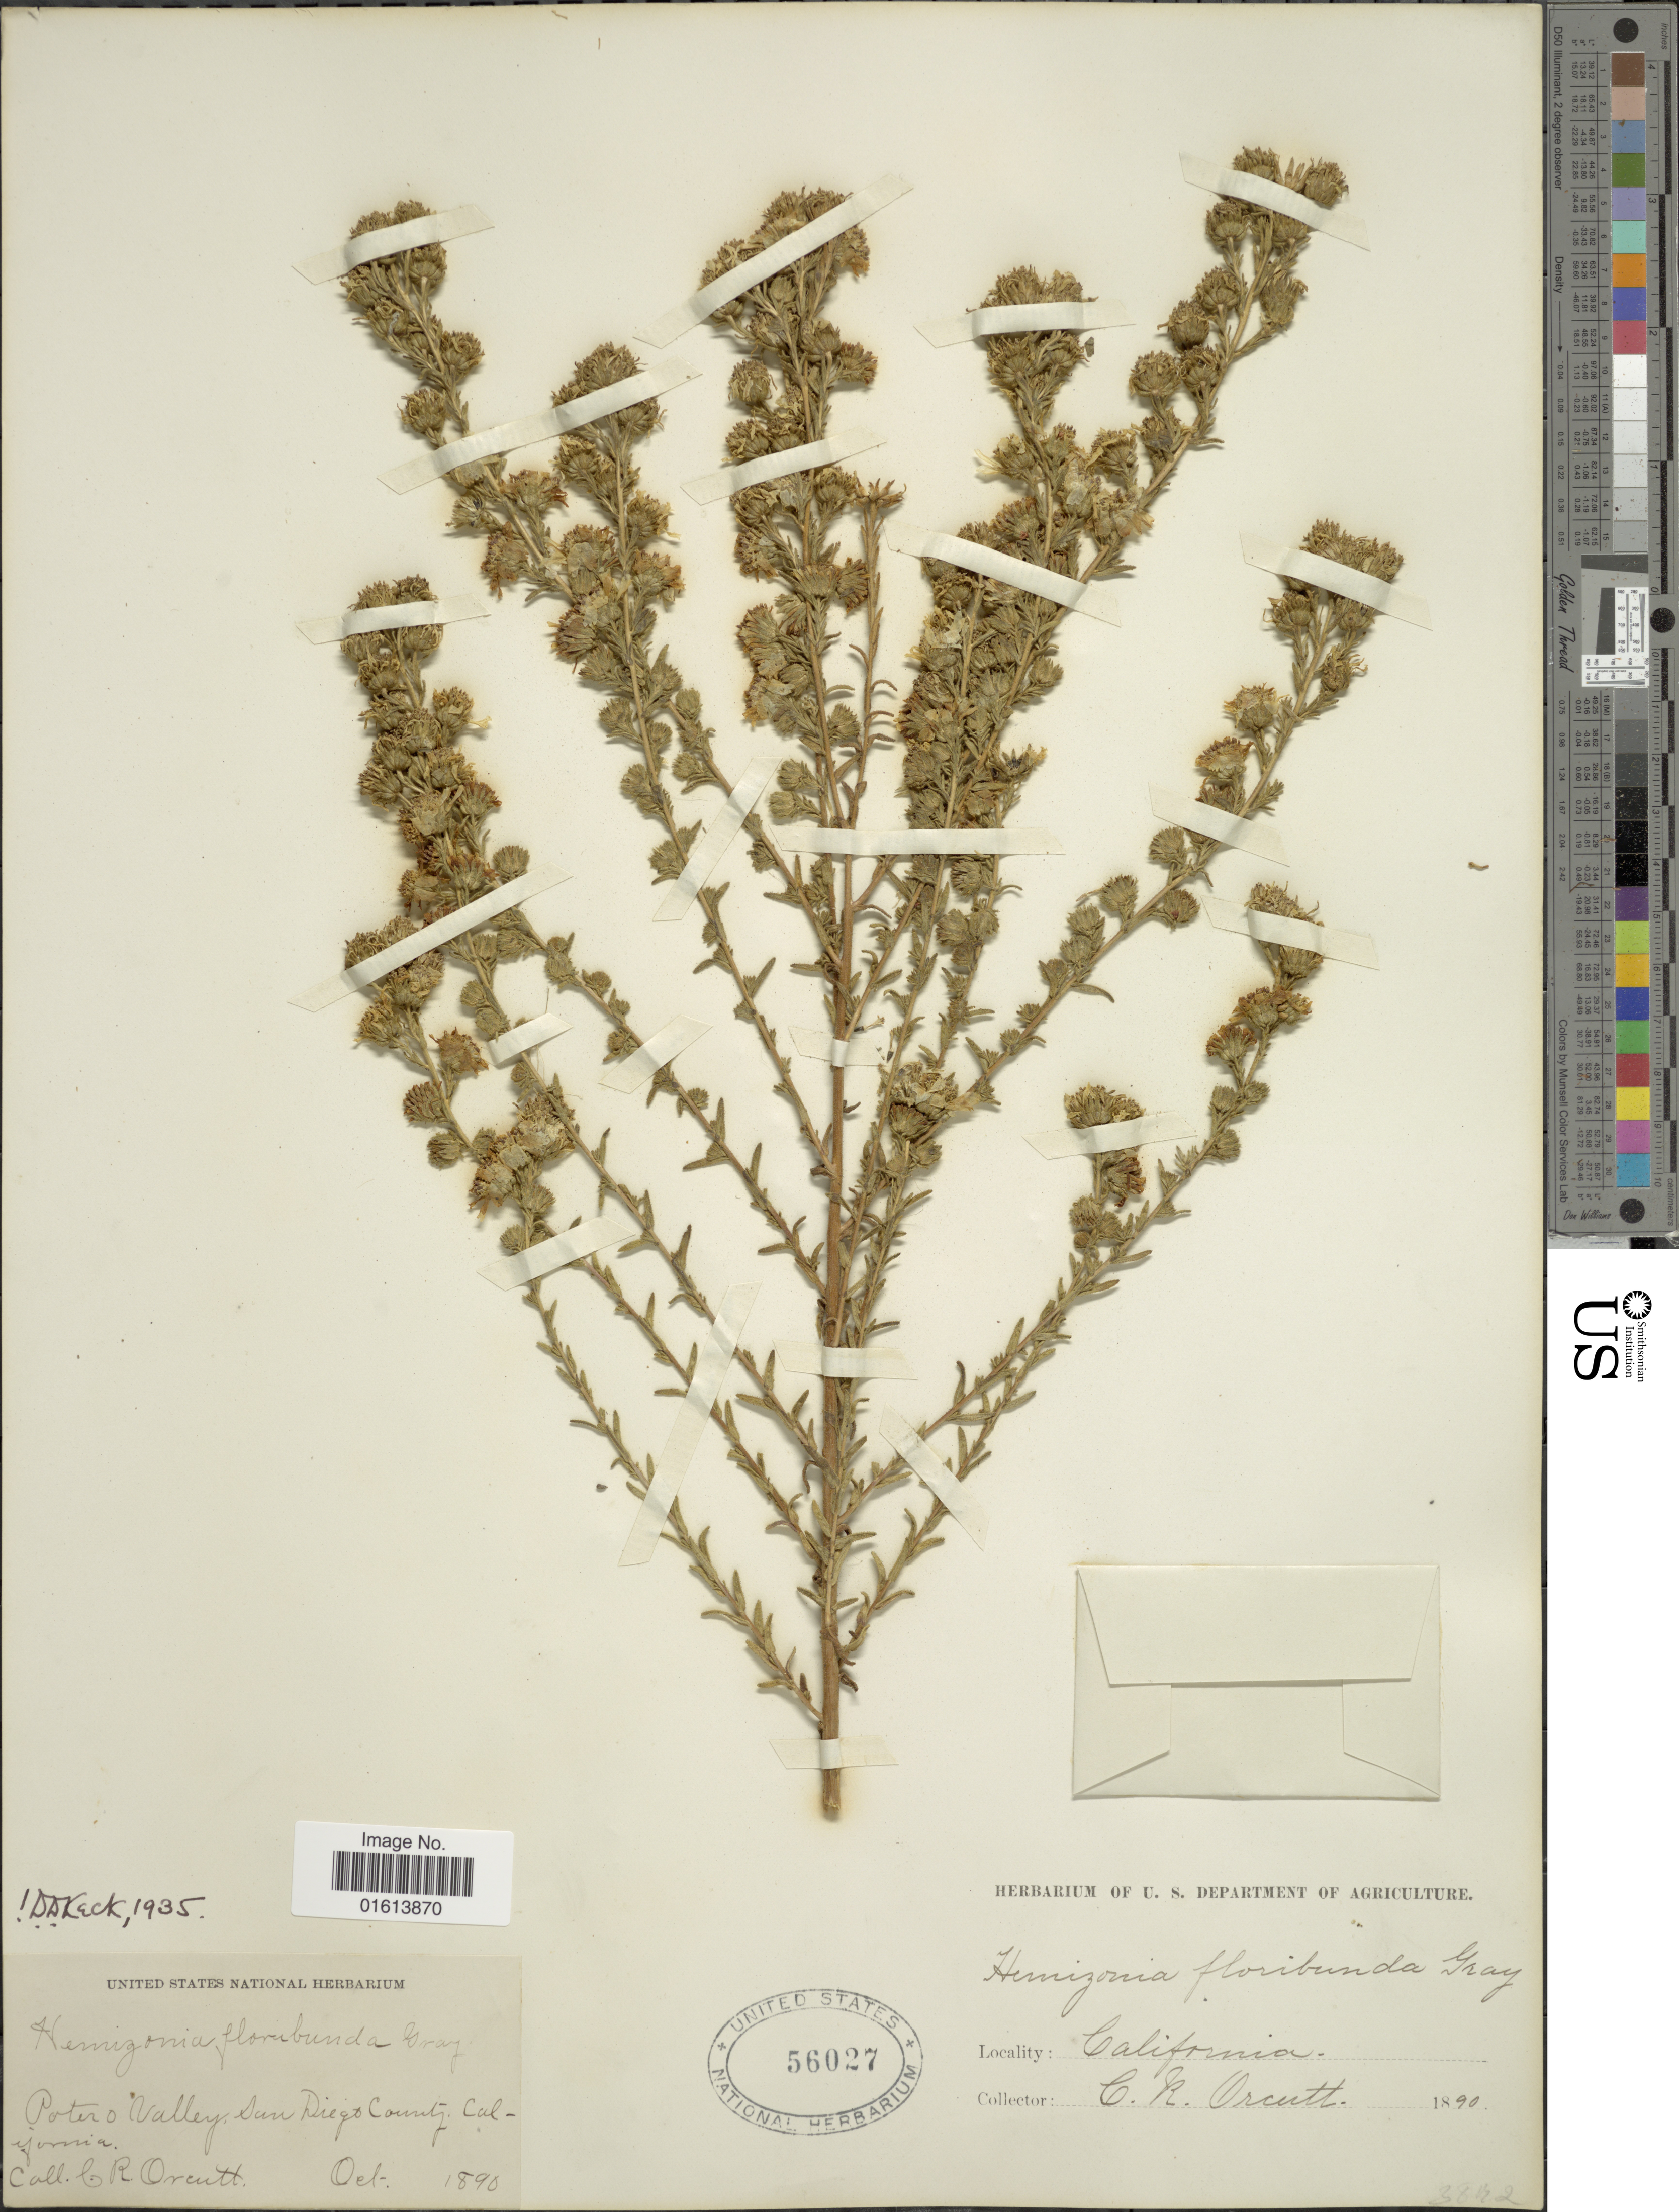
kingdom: Plantae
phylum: Tracheophyta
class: Magnoliopsida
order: Asterales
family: Asteraceae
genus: Deinandra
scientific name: Deinandra floribunda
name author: (A. Gray) Davidson & Moxley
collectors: C. R. Orcutt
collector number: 3842*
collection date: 1890-10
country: United States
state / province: California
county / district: San Diego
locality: Portero Valley San Diego County.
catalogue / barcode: US 56027